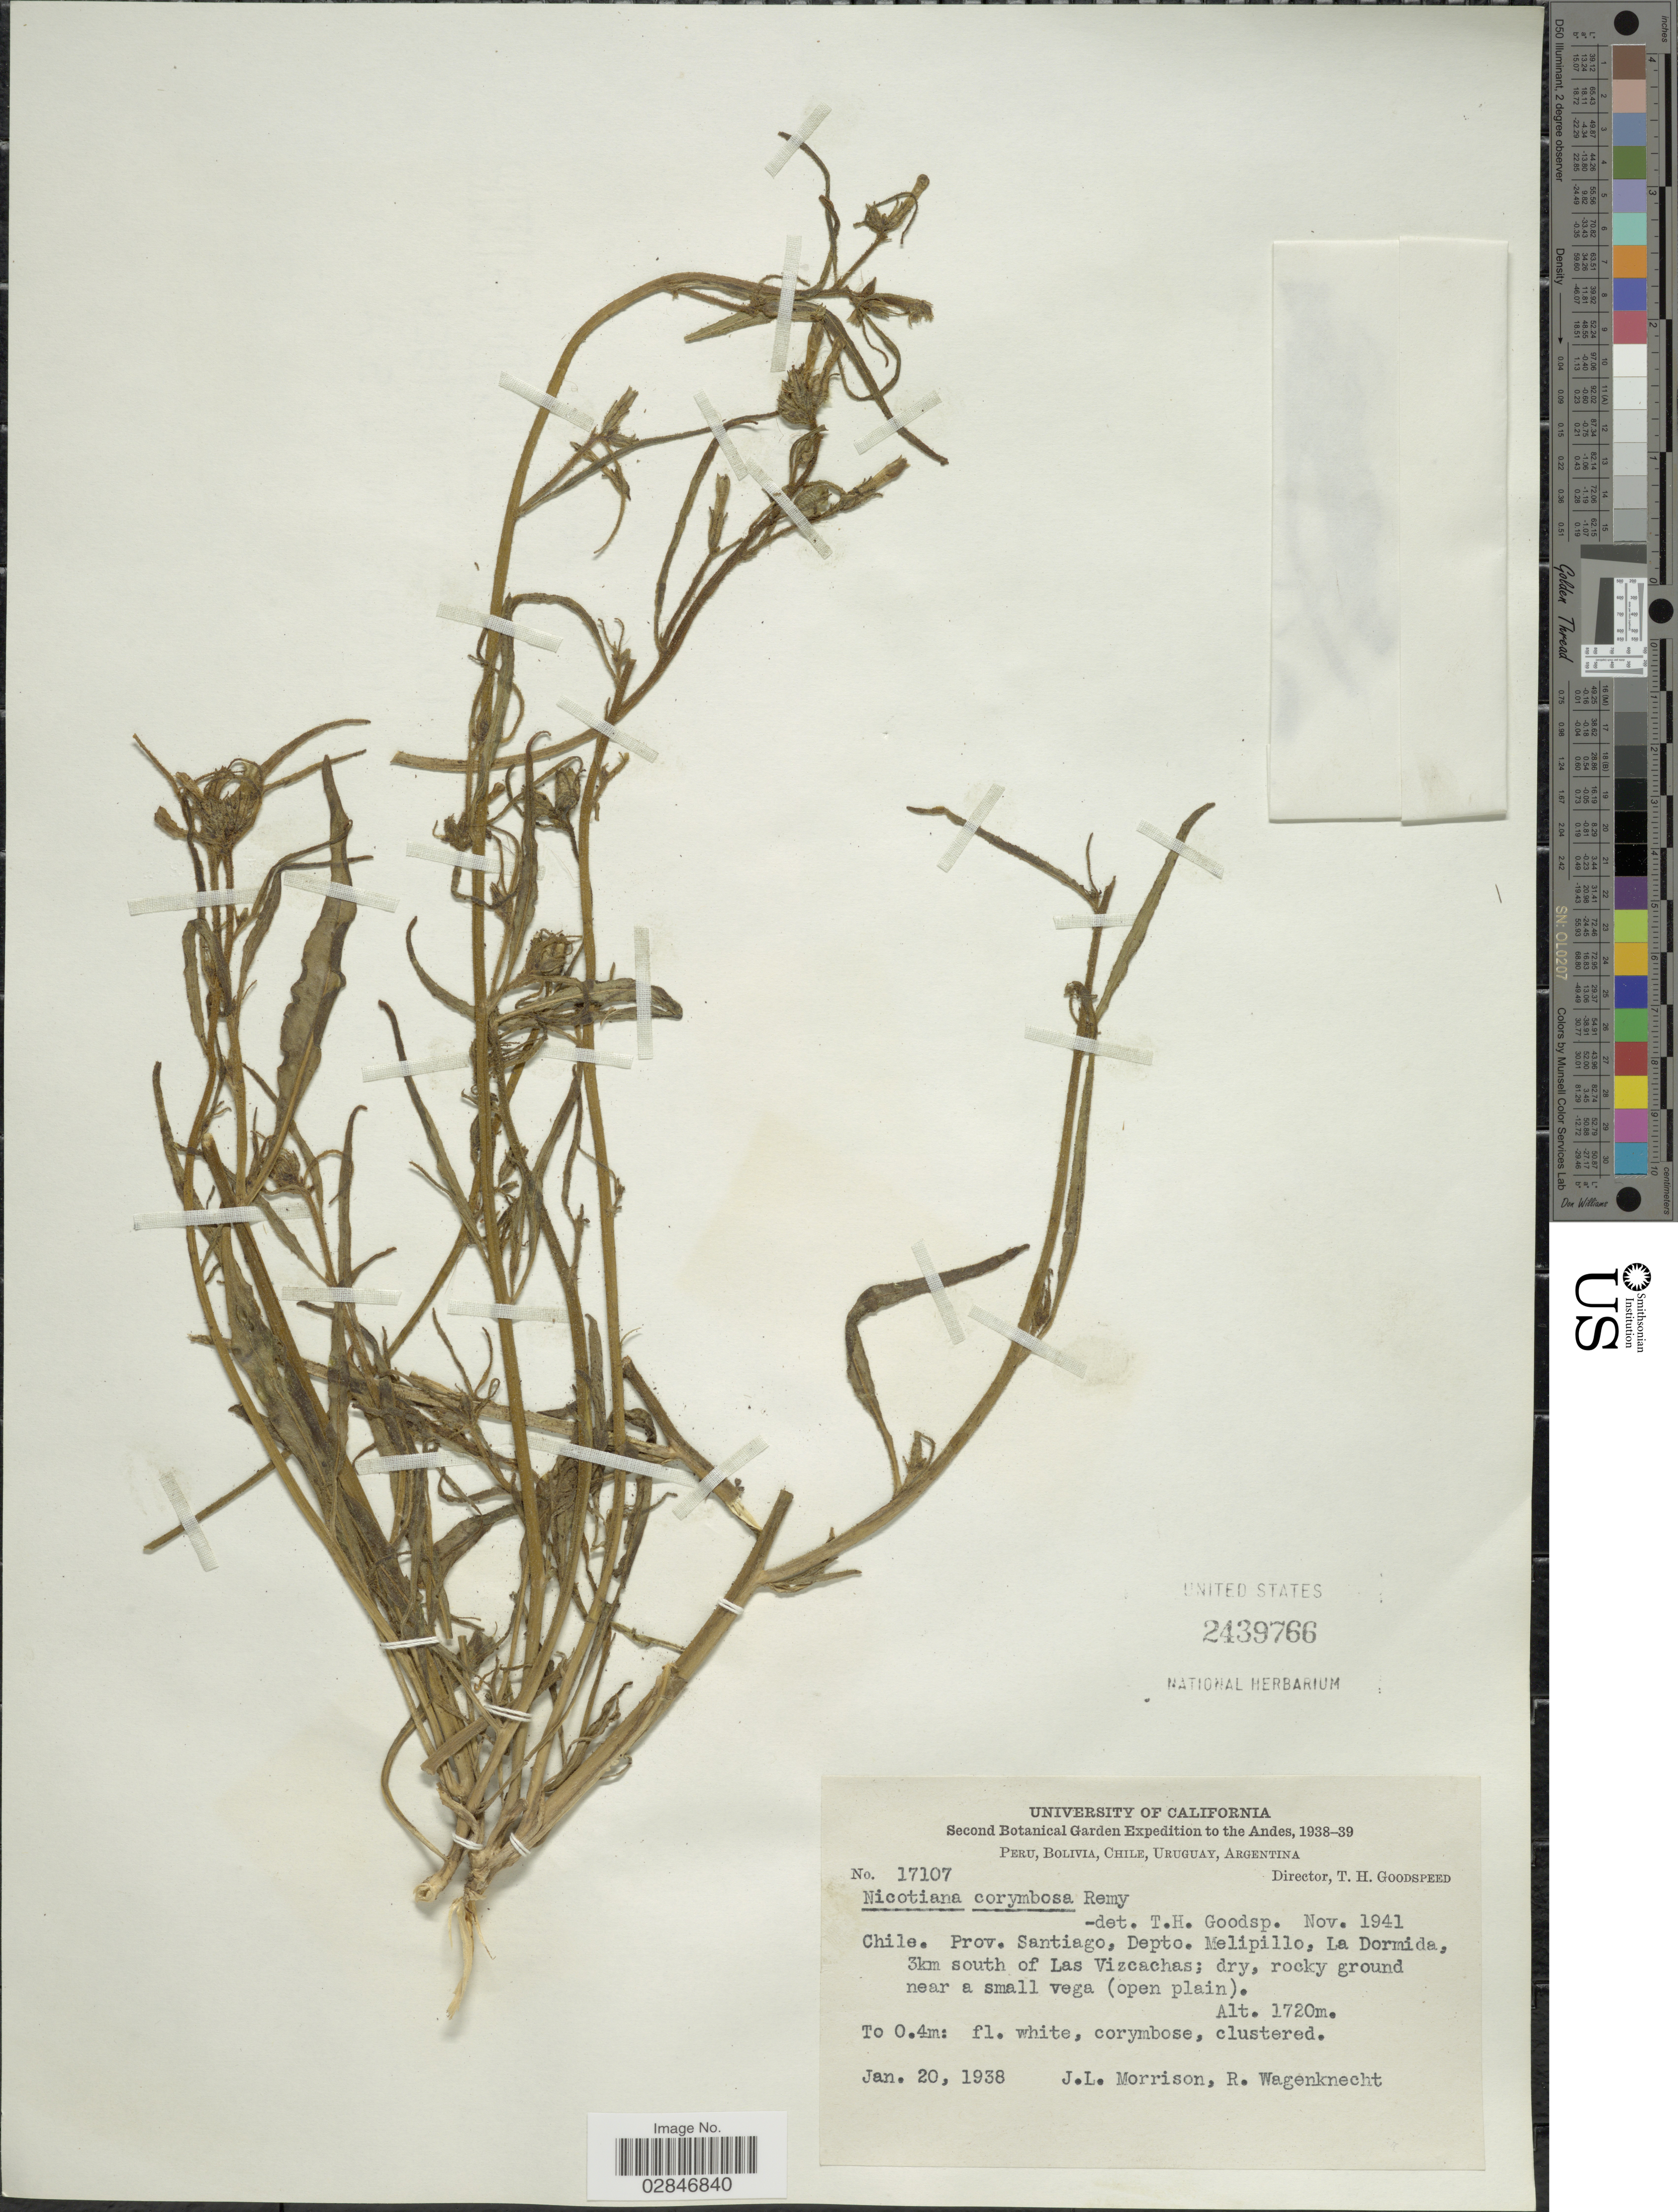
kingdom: Plantae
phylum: Tracheophyta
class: Magnoliopsida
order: Solanales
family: Solanaceae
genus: Nicotiana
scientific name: Nicotiana corymbosa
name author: J. Rémy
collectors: J. Morison & R. Wagenknecht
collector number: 17107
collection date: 1938-01-20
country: Chile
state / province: Región Metropolitana (RM)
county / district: Melipilla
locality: The Andes, La Dormida, 3 km S of Las Vizcachas.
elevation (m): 1720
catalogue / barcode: US 2439766